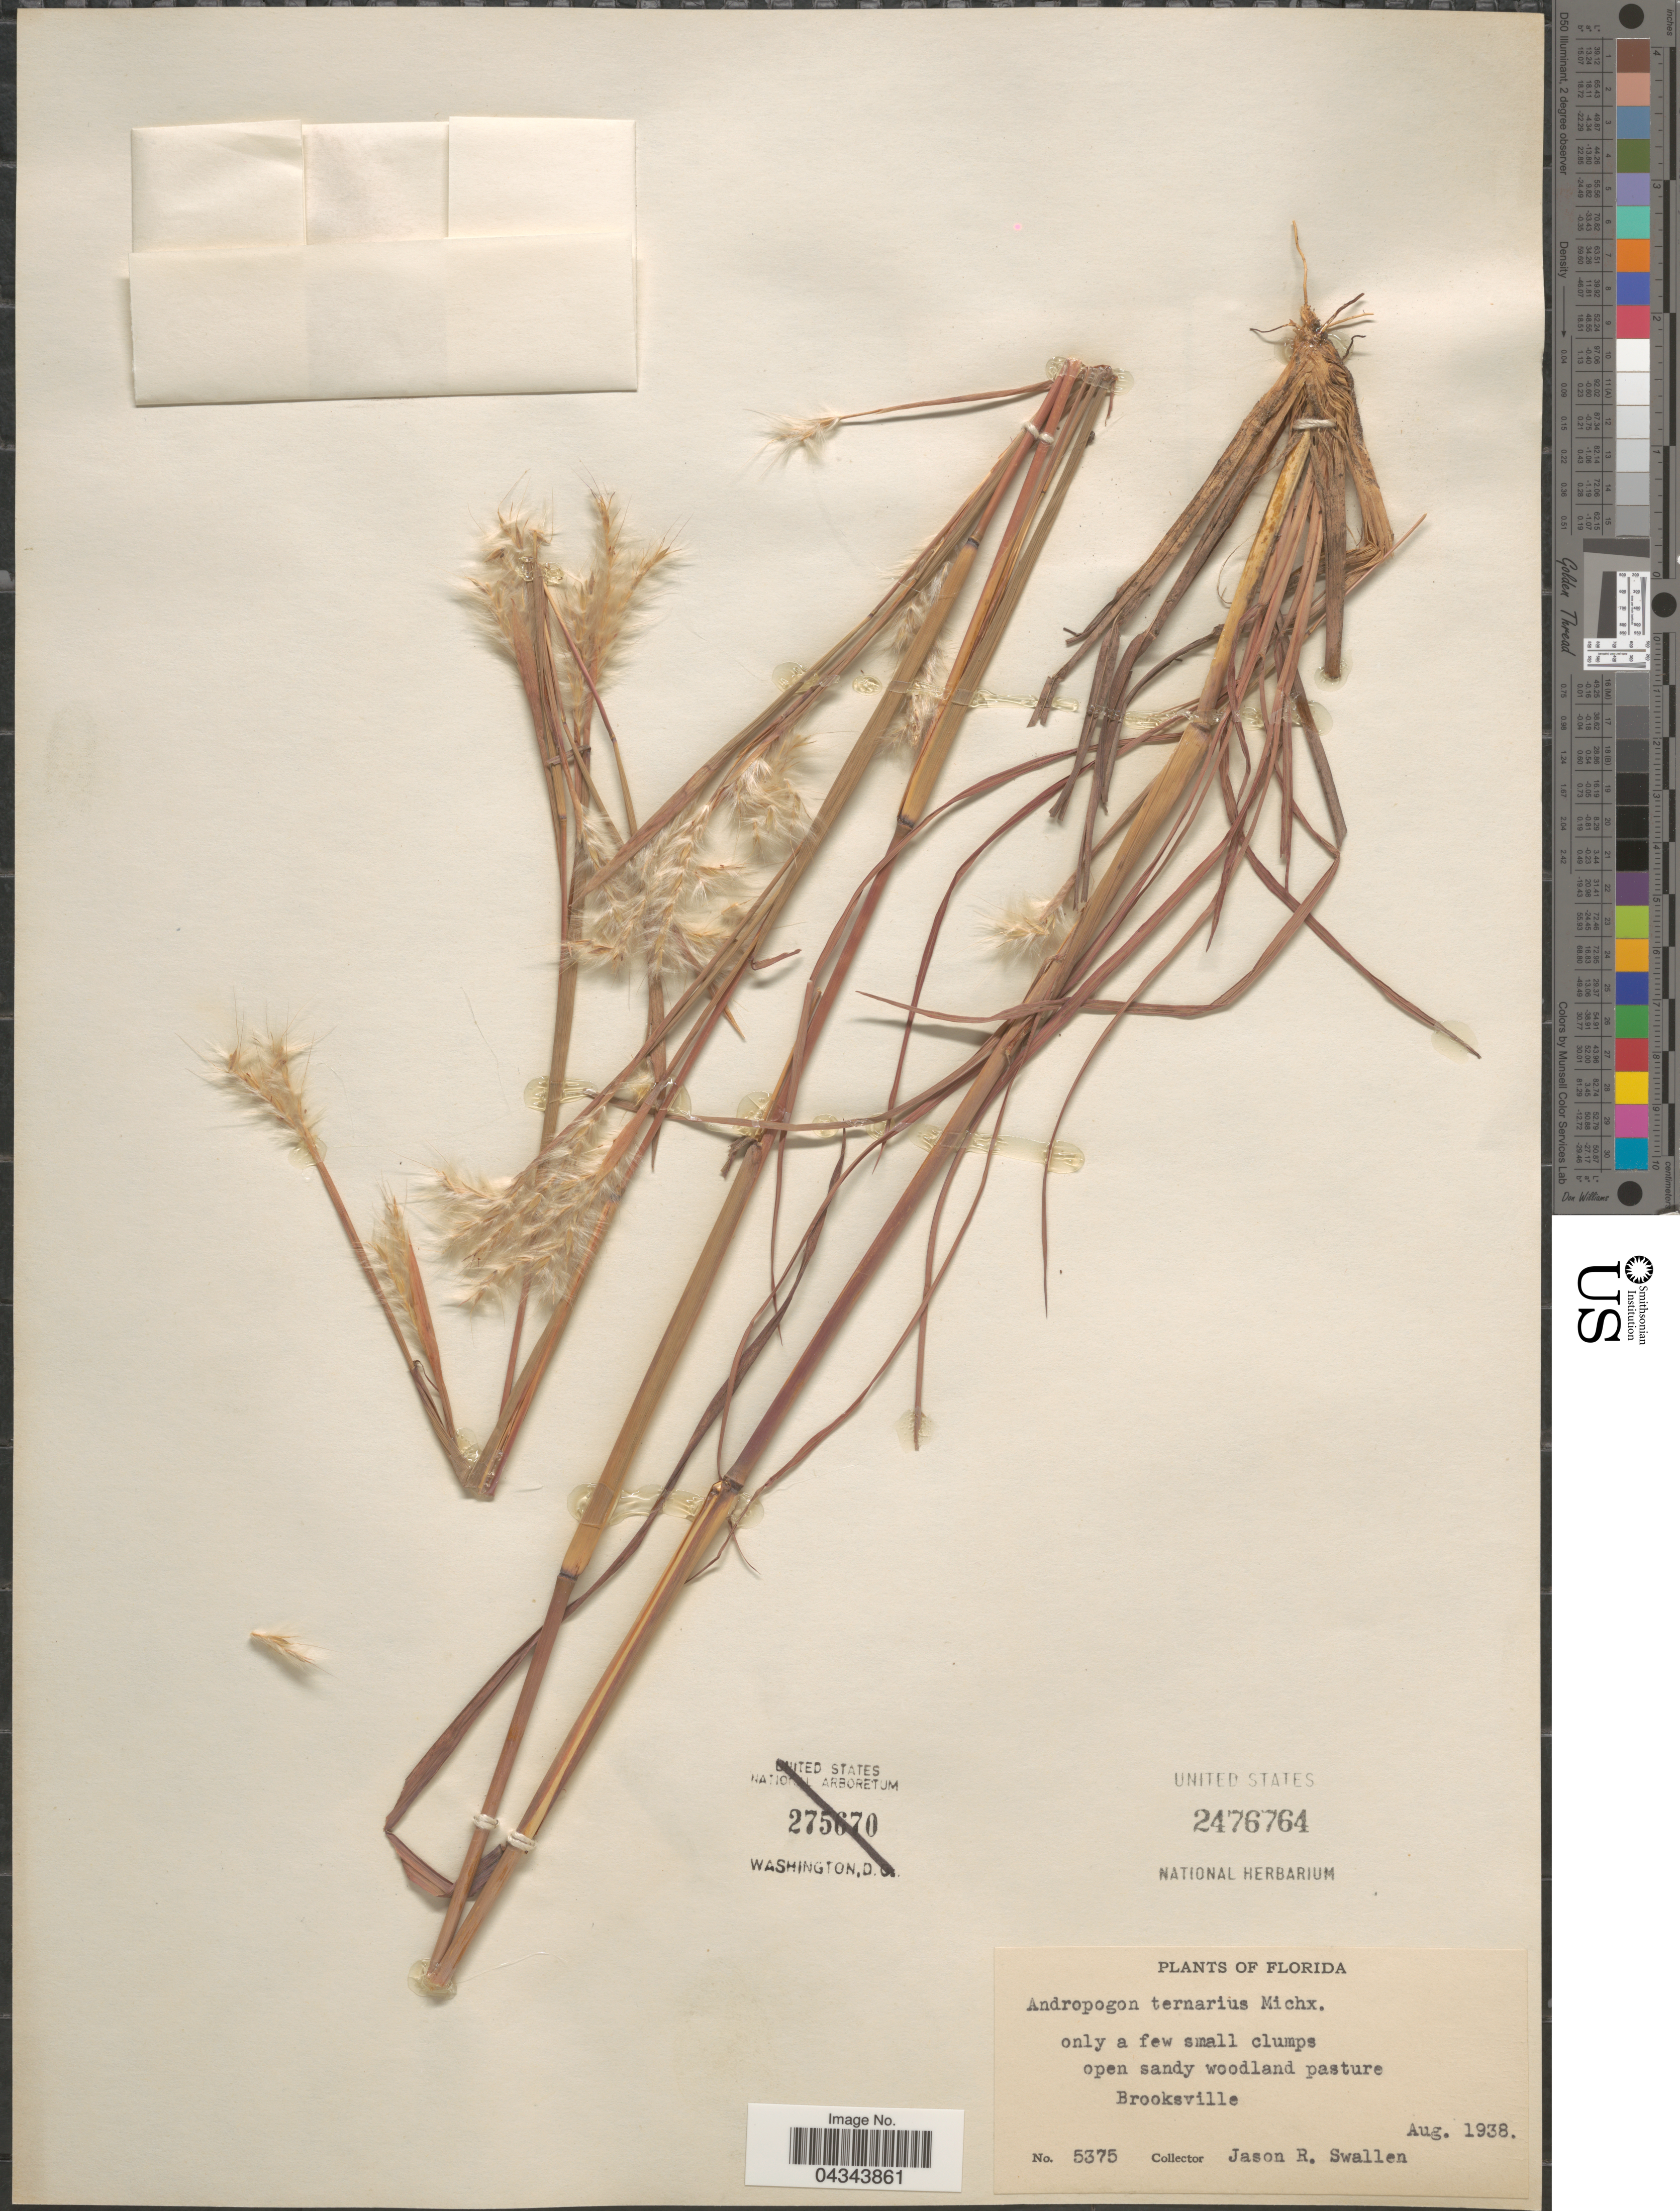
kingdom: Plantae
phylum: Tracheophyta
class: Liliopsida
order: Poales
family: Poaceae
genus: Andropogon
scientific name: Andropogon ternarius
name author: Michx.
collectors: J. R. Swallen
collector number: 5375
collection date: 1938-08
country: United States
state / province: Florida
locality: Open sandy woodland pasture Brooksville.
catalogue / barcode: US 2476764